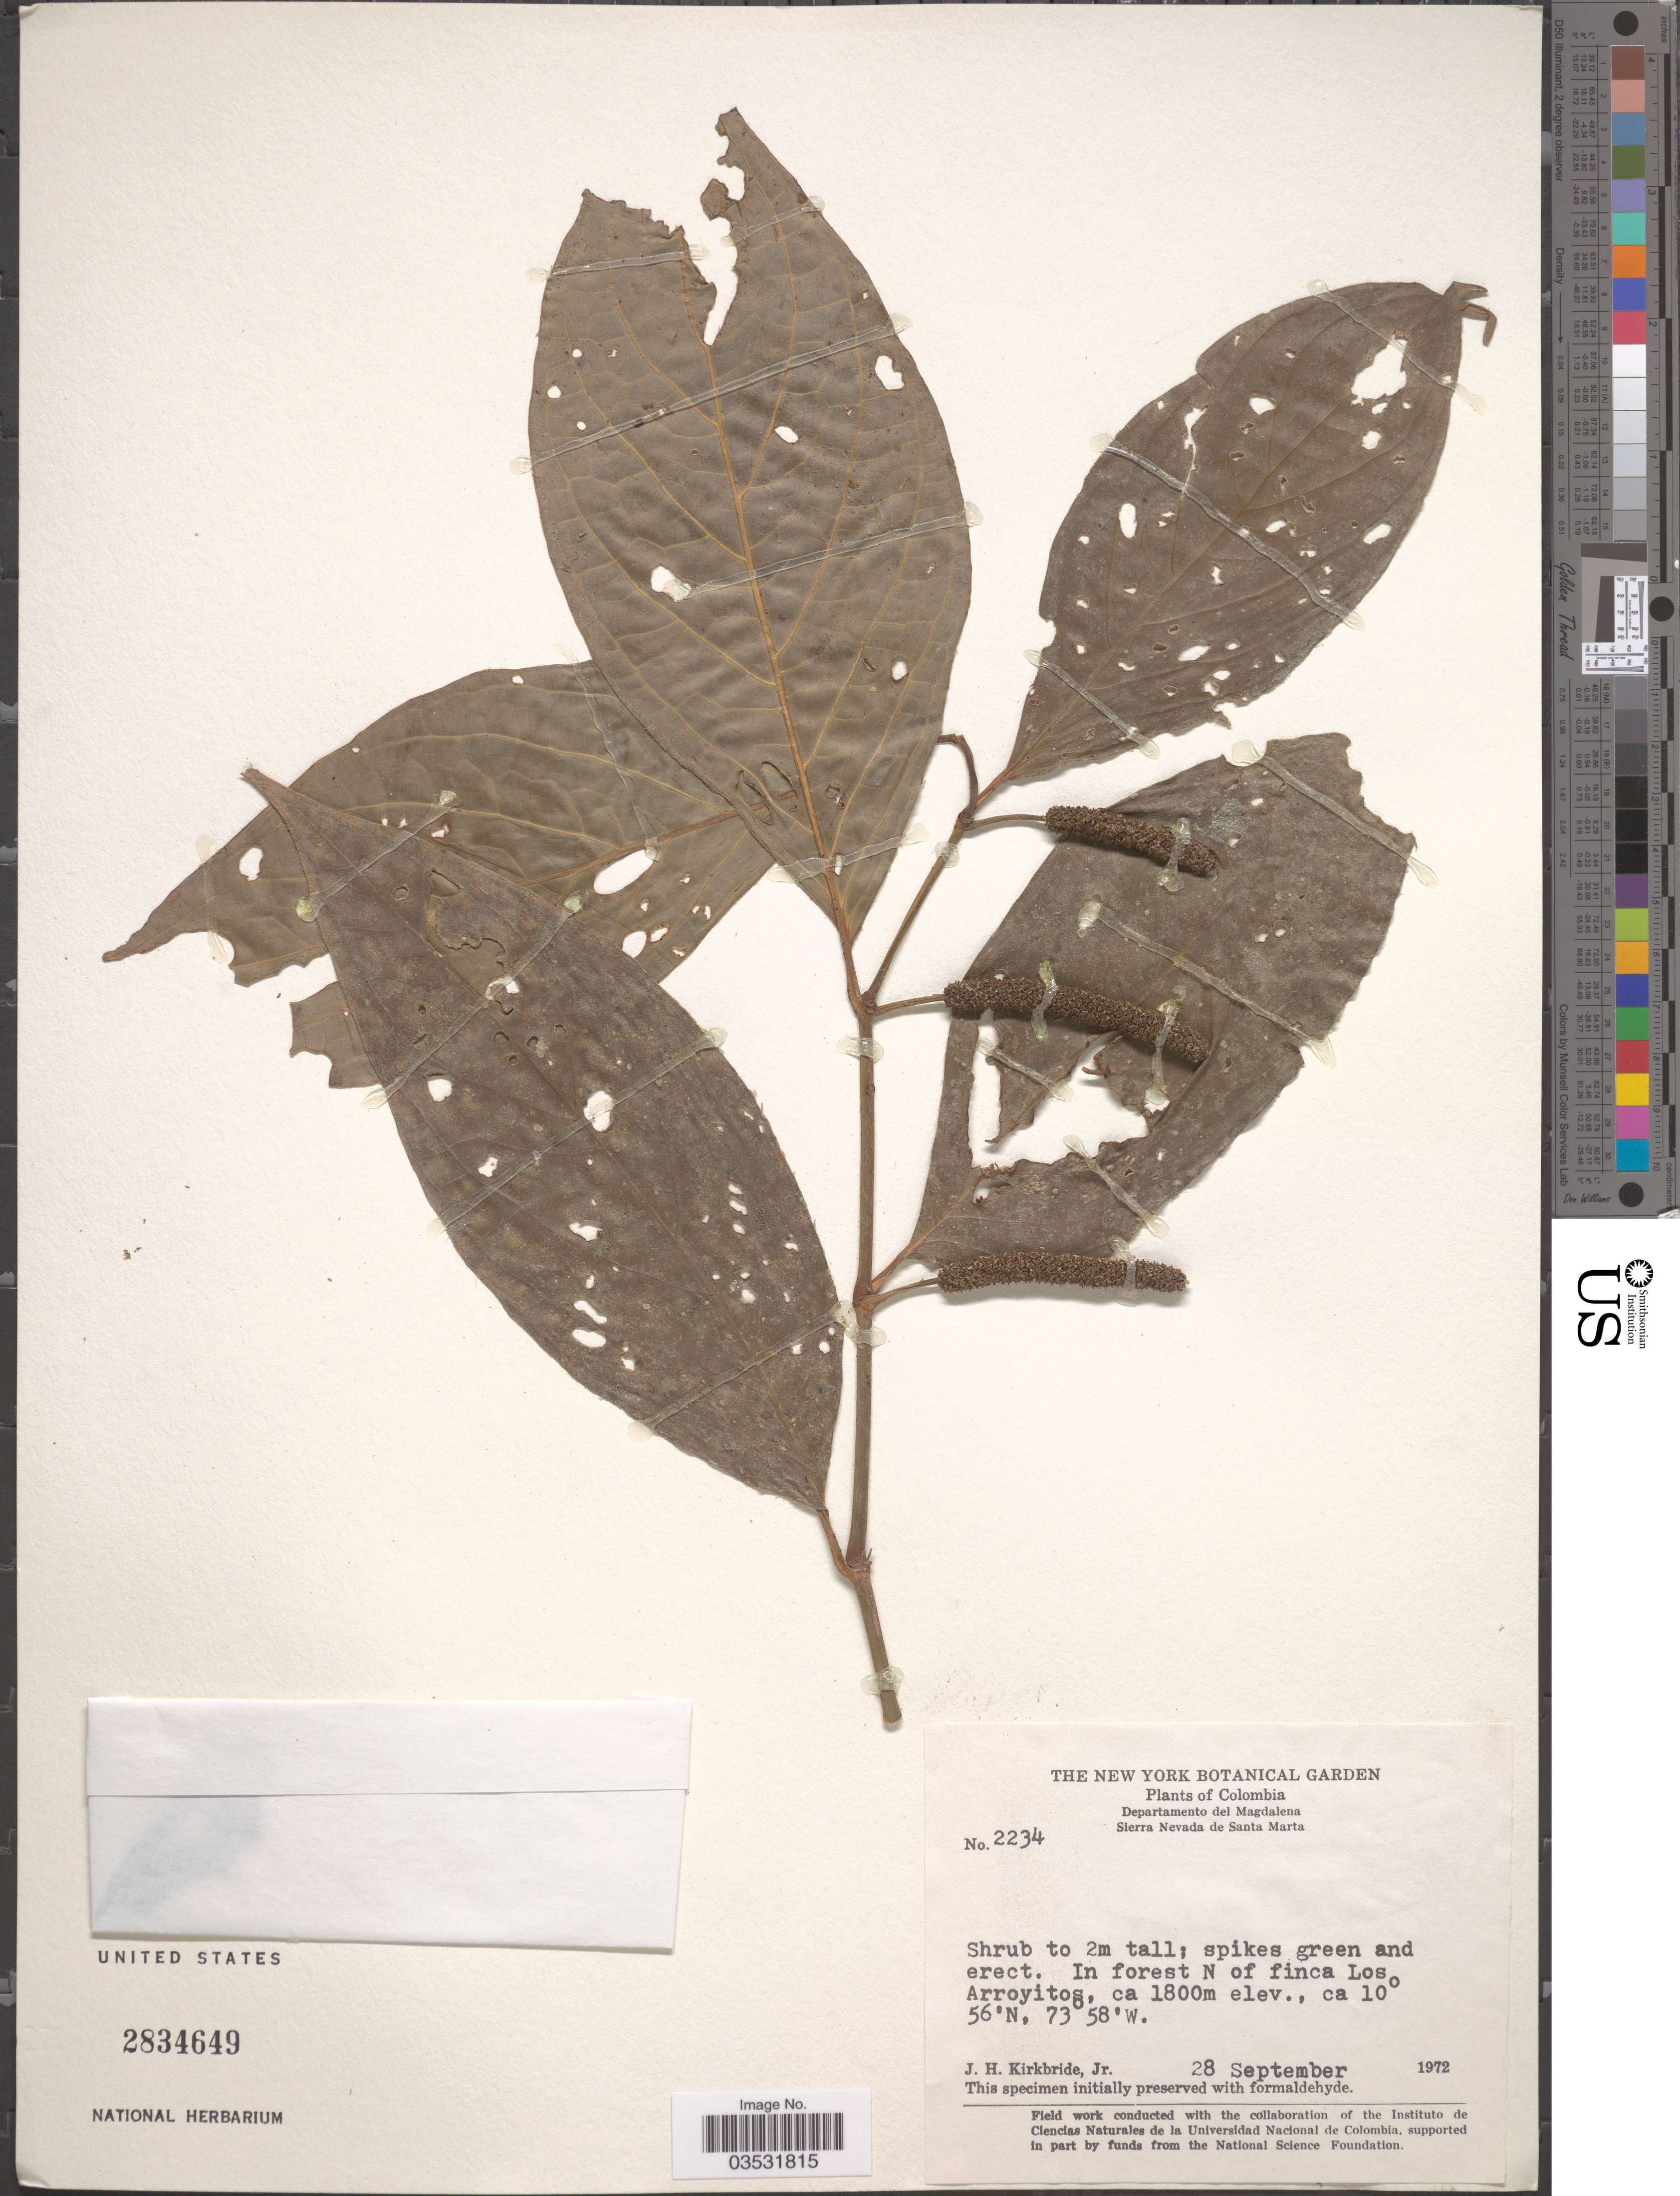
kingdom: Plantae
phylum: Tracheophyta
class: Magnoliopsida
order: Piperales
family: Piperaceae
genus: Piper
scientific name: Piper sp.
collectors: J. H. Kirkbride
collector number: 2234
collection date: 1972-09-28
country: Colombia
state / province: Magdalena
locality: Departamento del Magdalena. Sierra Nevada de Santa Marta. In forest N of finca Los Arroyitos.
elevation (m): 1800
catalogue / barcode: US 2834649